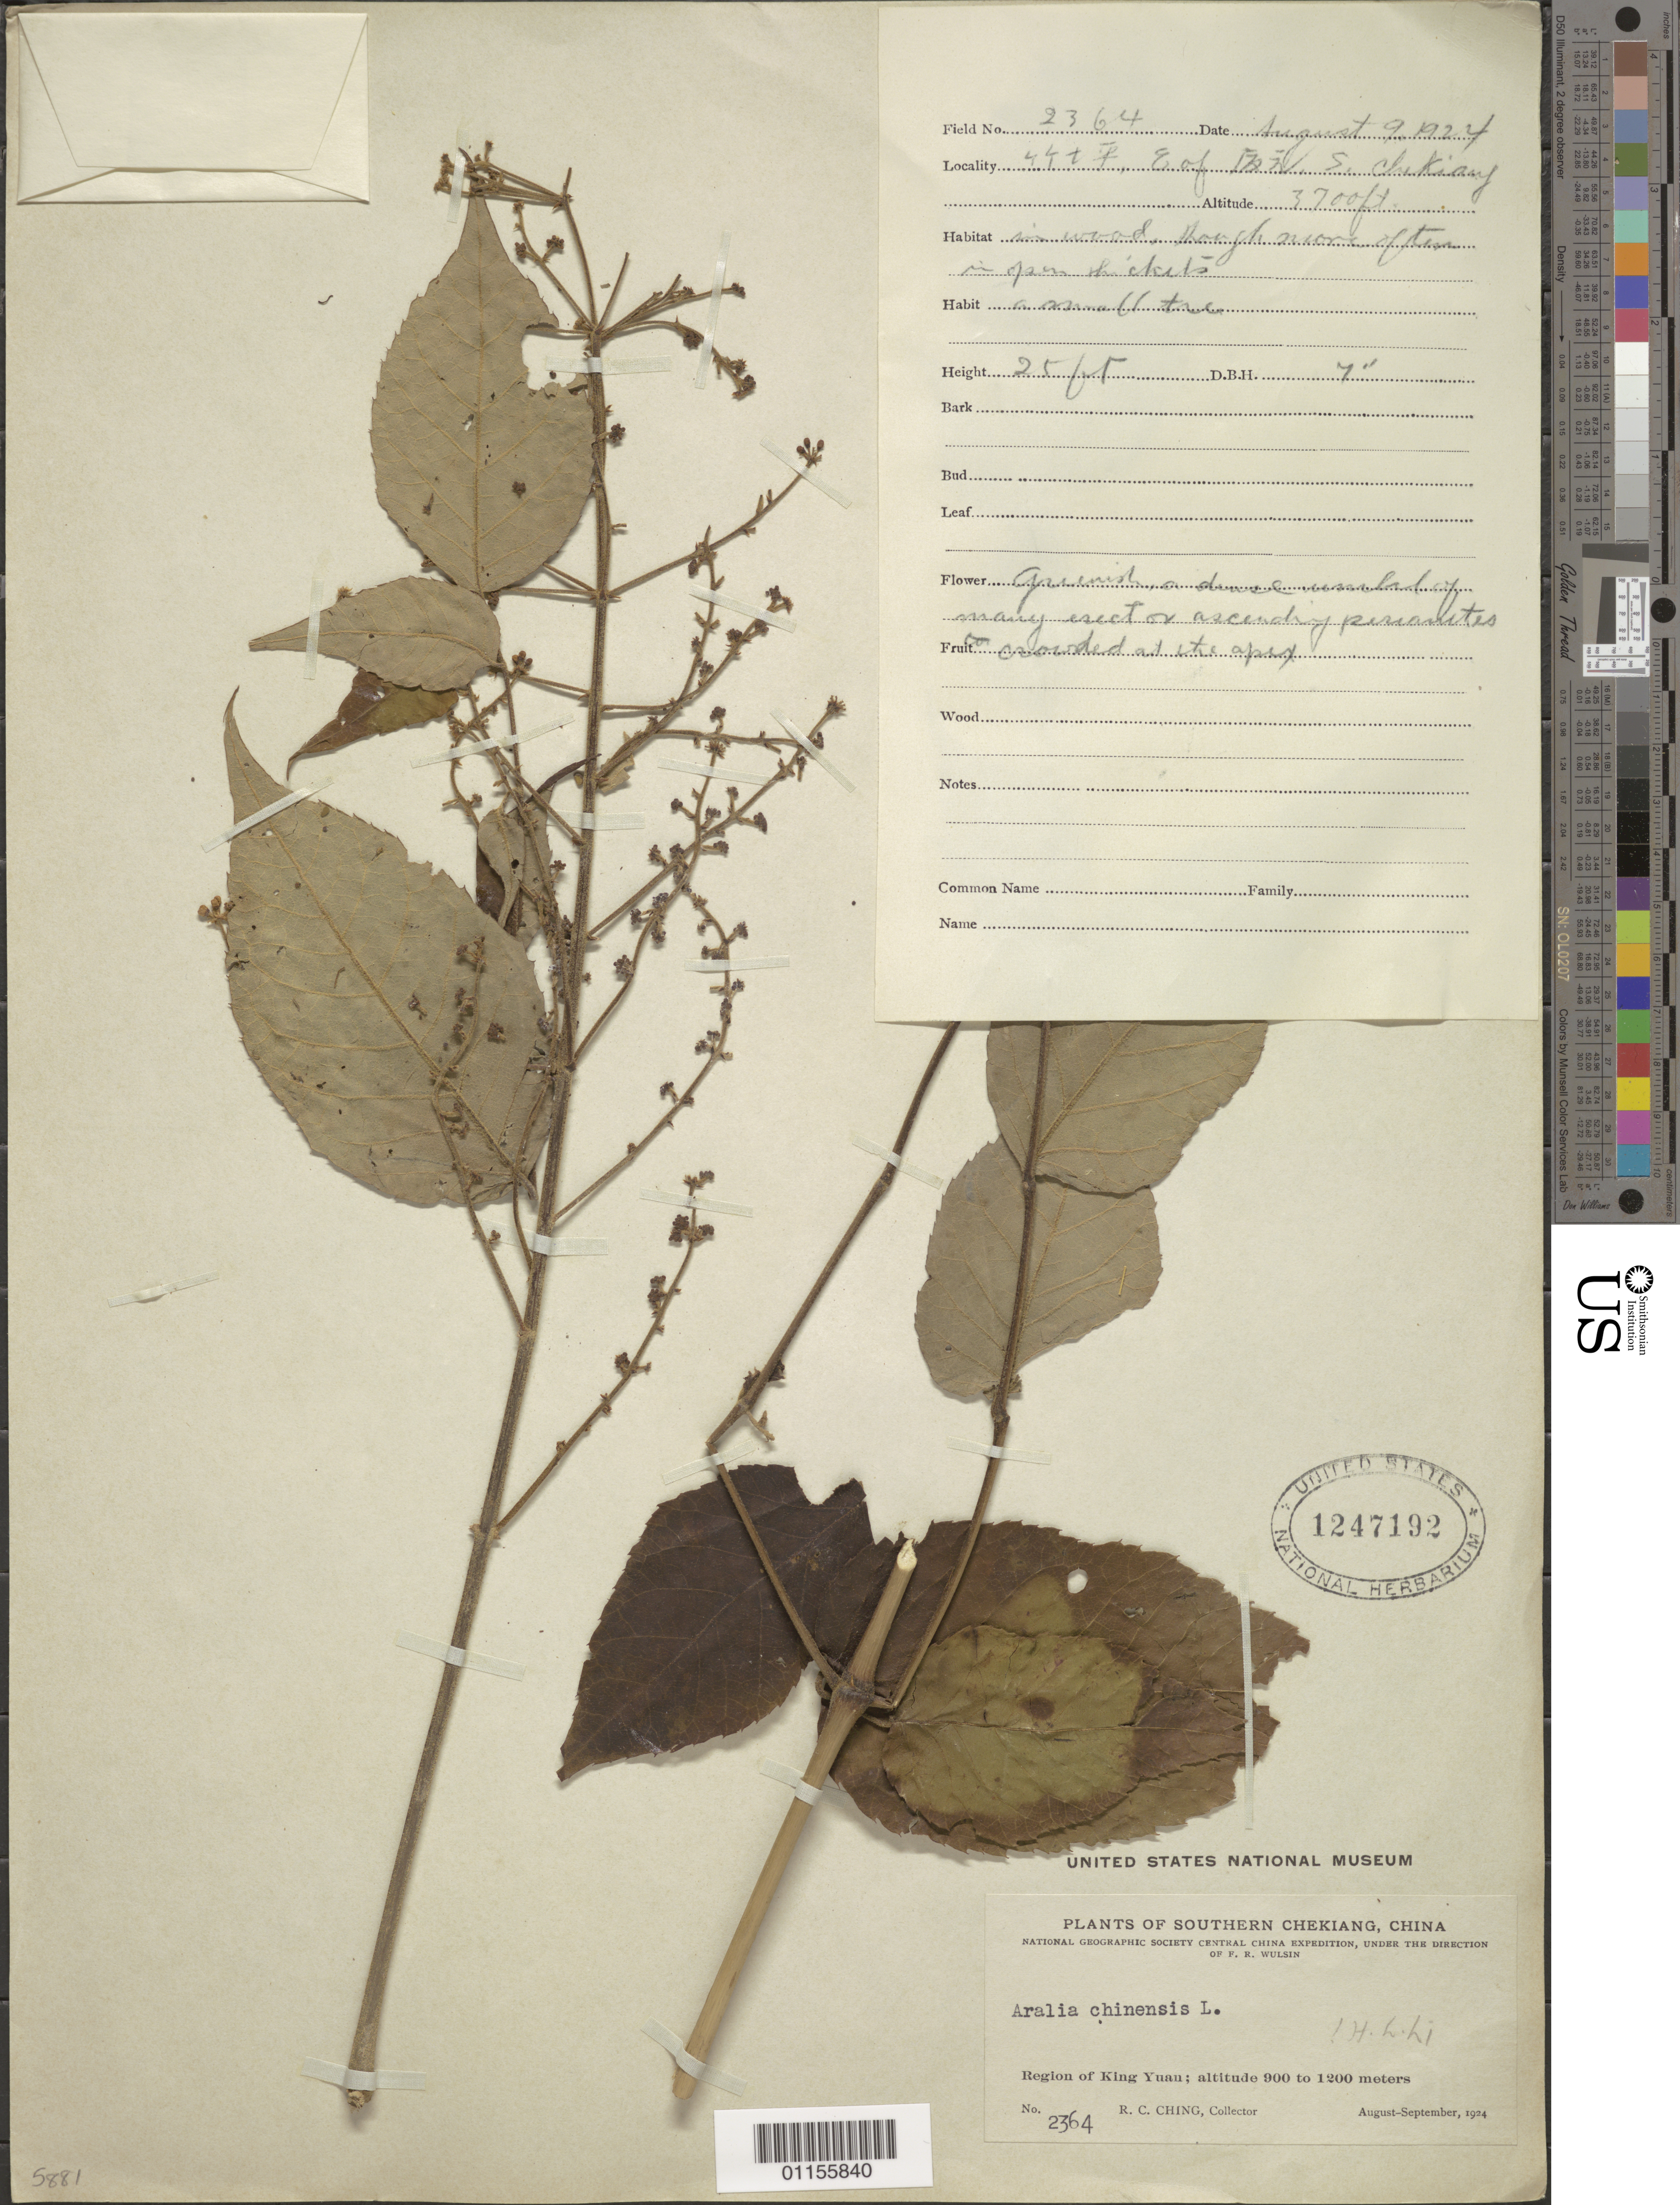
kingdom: Plantae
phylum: Tracheophyta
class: Magnoliopsida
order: Apiales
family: Araliaceae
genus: Aralia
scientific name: Aralia chinensis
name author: L.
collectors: R. C. Ching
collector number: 2364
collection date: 1924-08/1924-09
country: China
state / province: Zhejiang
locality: Region of King Yuan.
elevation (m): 900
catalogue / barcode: US 1247192